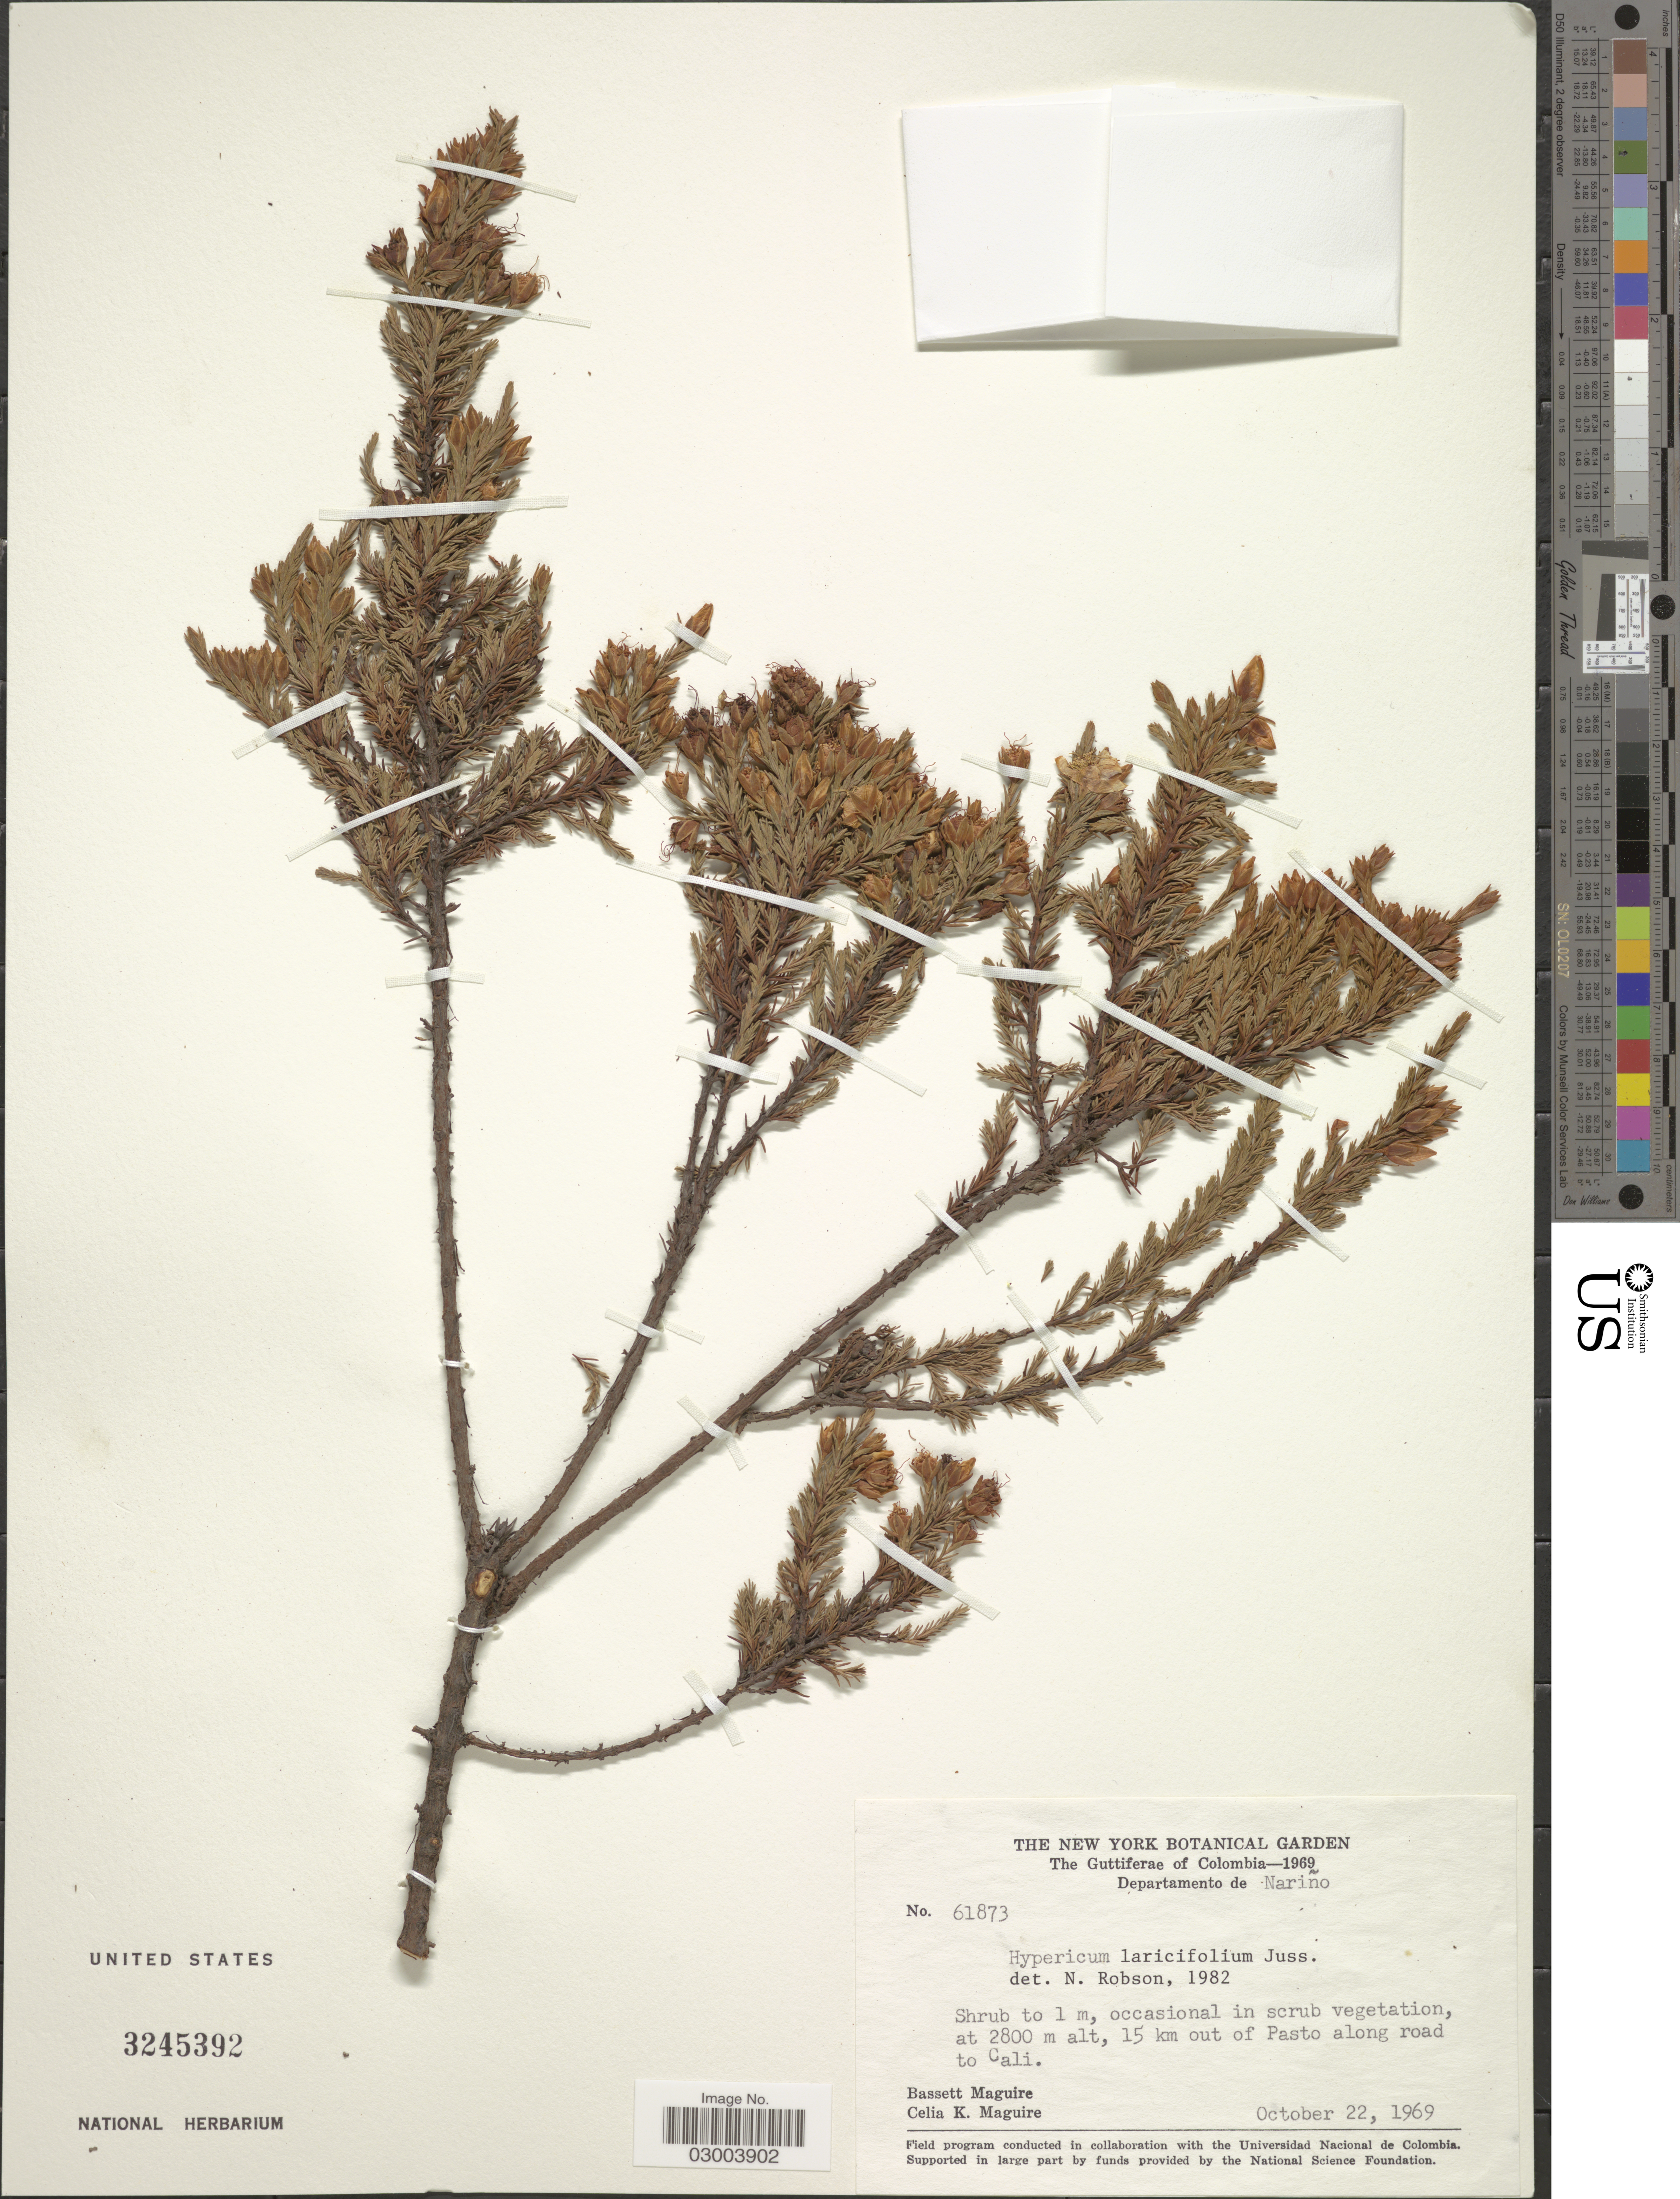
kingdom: Plantae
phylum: Tracheophyta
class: Magnoliopsida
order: Malpighiales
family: Hypericaceae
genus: Hypericum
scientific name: Hypericum laricifolium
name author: Juss.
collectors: B. Maguire & C. K. Maguire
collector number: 61873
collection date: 1969-10-22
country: Colombia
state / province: Nariño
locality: The Guttiferae of Colombia, Departamento de Nariño, 15 km out of Pasto along road to Cali.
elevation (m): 2800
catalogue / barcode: US 3245392